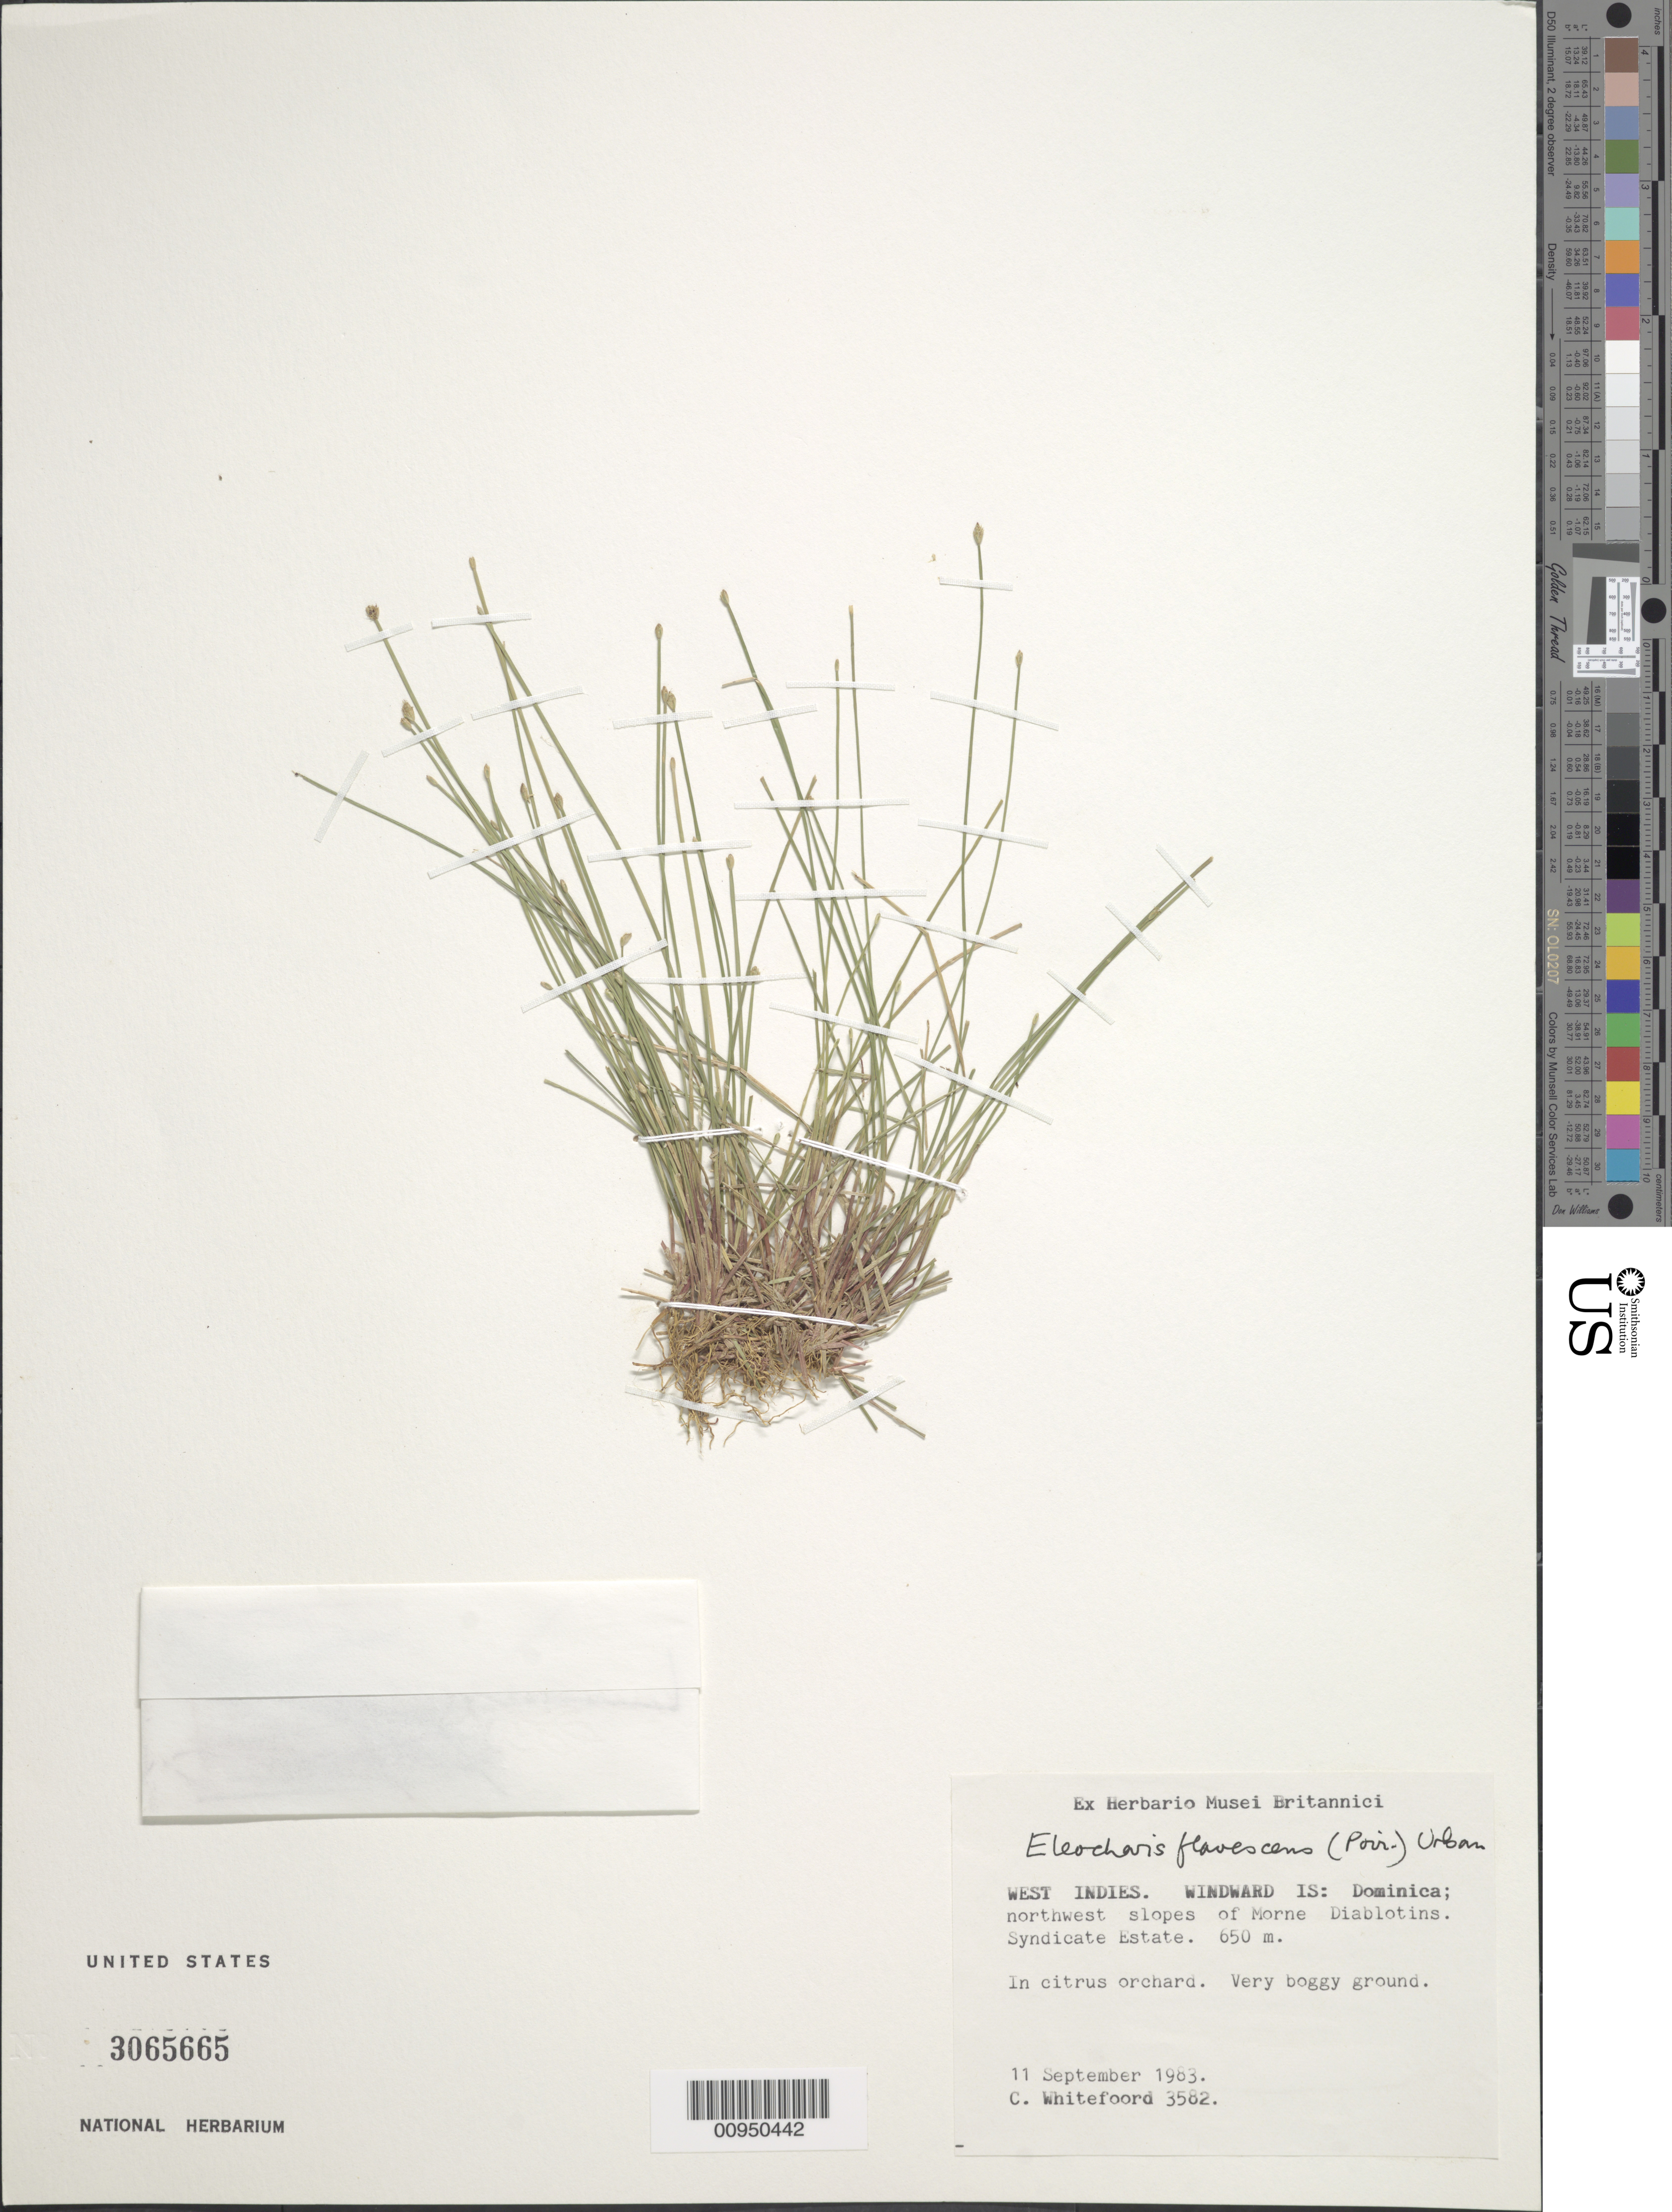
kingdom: Plantae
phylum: Tracheophyta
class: Liliopsida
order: Poales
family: Cyperaceae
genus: Eleocharis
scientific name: Eleocharis flavescens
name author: (Poir.) Urb.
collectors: C. Whitefoord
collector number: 3582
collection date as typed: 11 Sep 1983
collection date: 1983-09-11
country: Dominica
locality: Northwest slopes of Morne Diablotins, Syndicate Estate, citrus orchard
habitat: In citrus orchard, very boggy ground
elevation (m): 650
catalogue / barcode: US 3065665